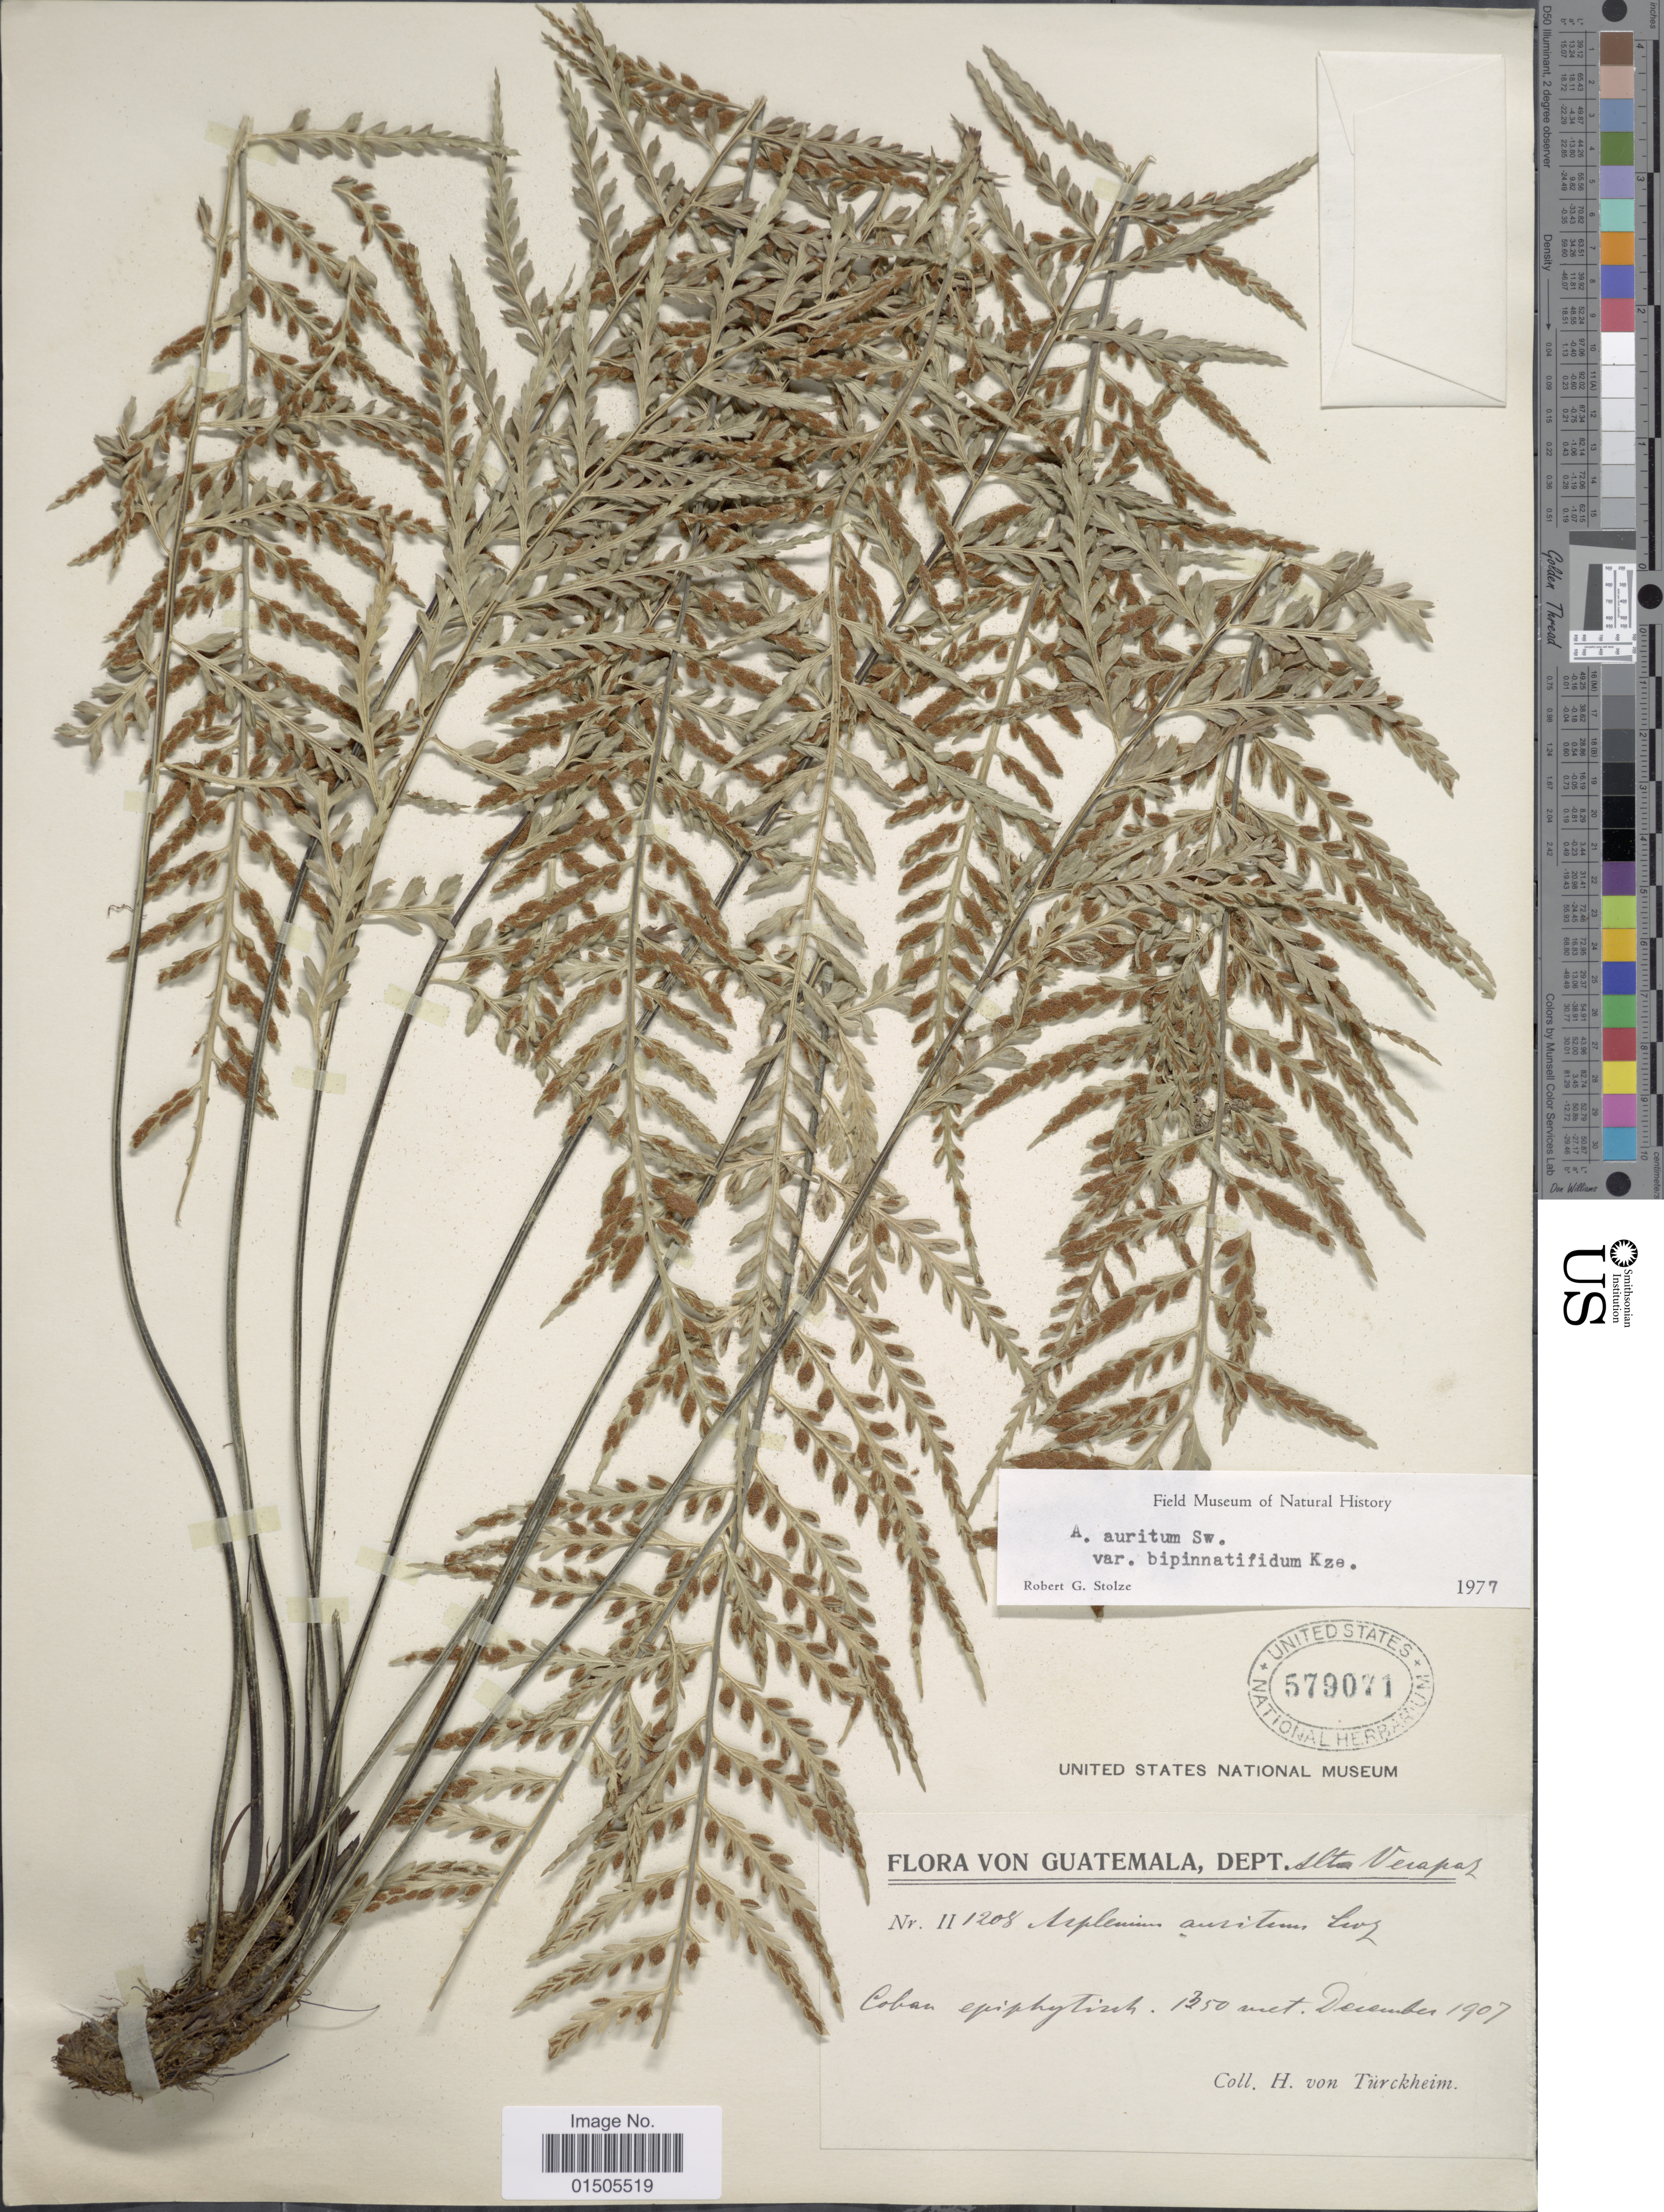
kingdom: Plantae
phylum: Tracheophyta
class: Polypodiopsida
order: Polypodiales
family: Aspleniaceae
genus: Asplenium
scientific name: Asplenium auritum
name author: Sw.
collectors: H. von Türckheim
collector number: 11208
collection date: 1907-12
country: Guatemala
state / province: Alta Verapaz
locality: Epiphytisch [epiphytic]. Cobán.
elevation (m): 1350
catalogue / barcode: US 579071